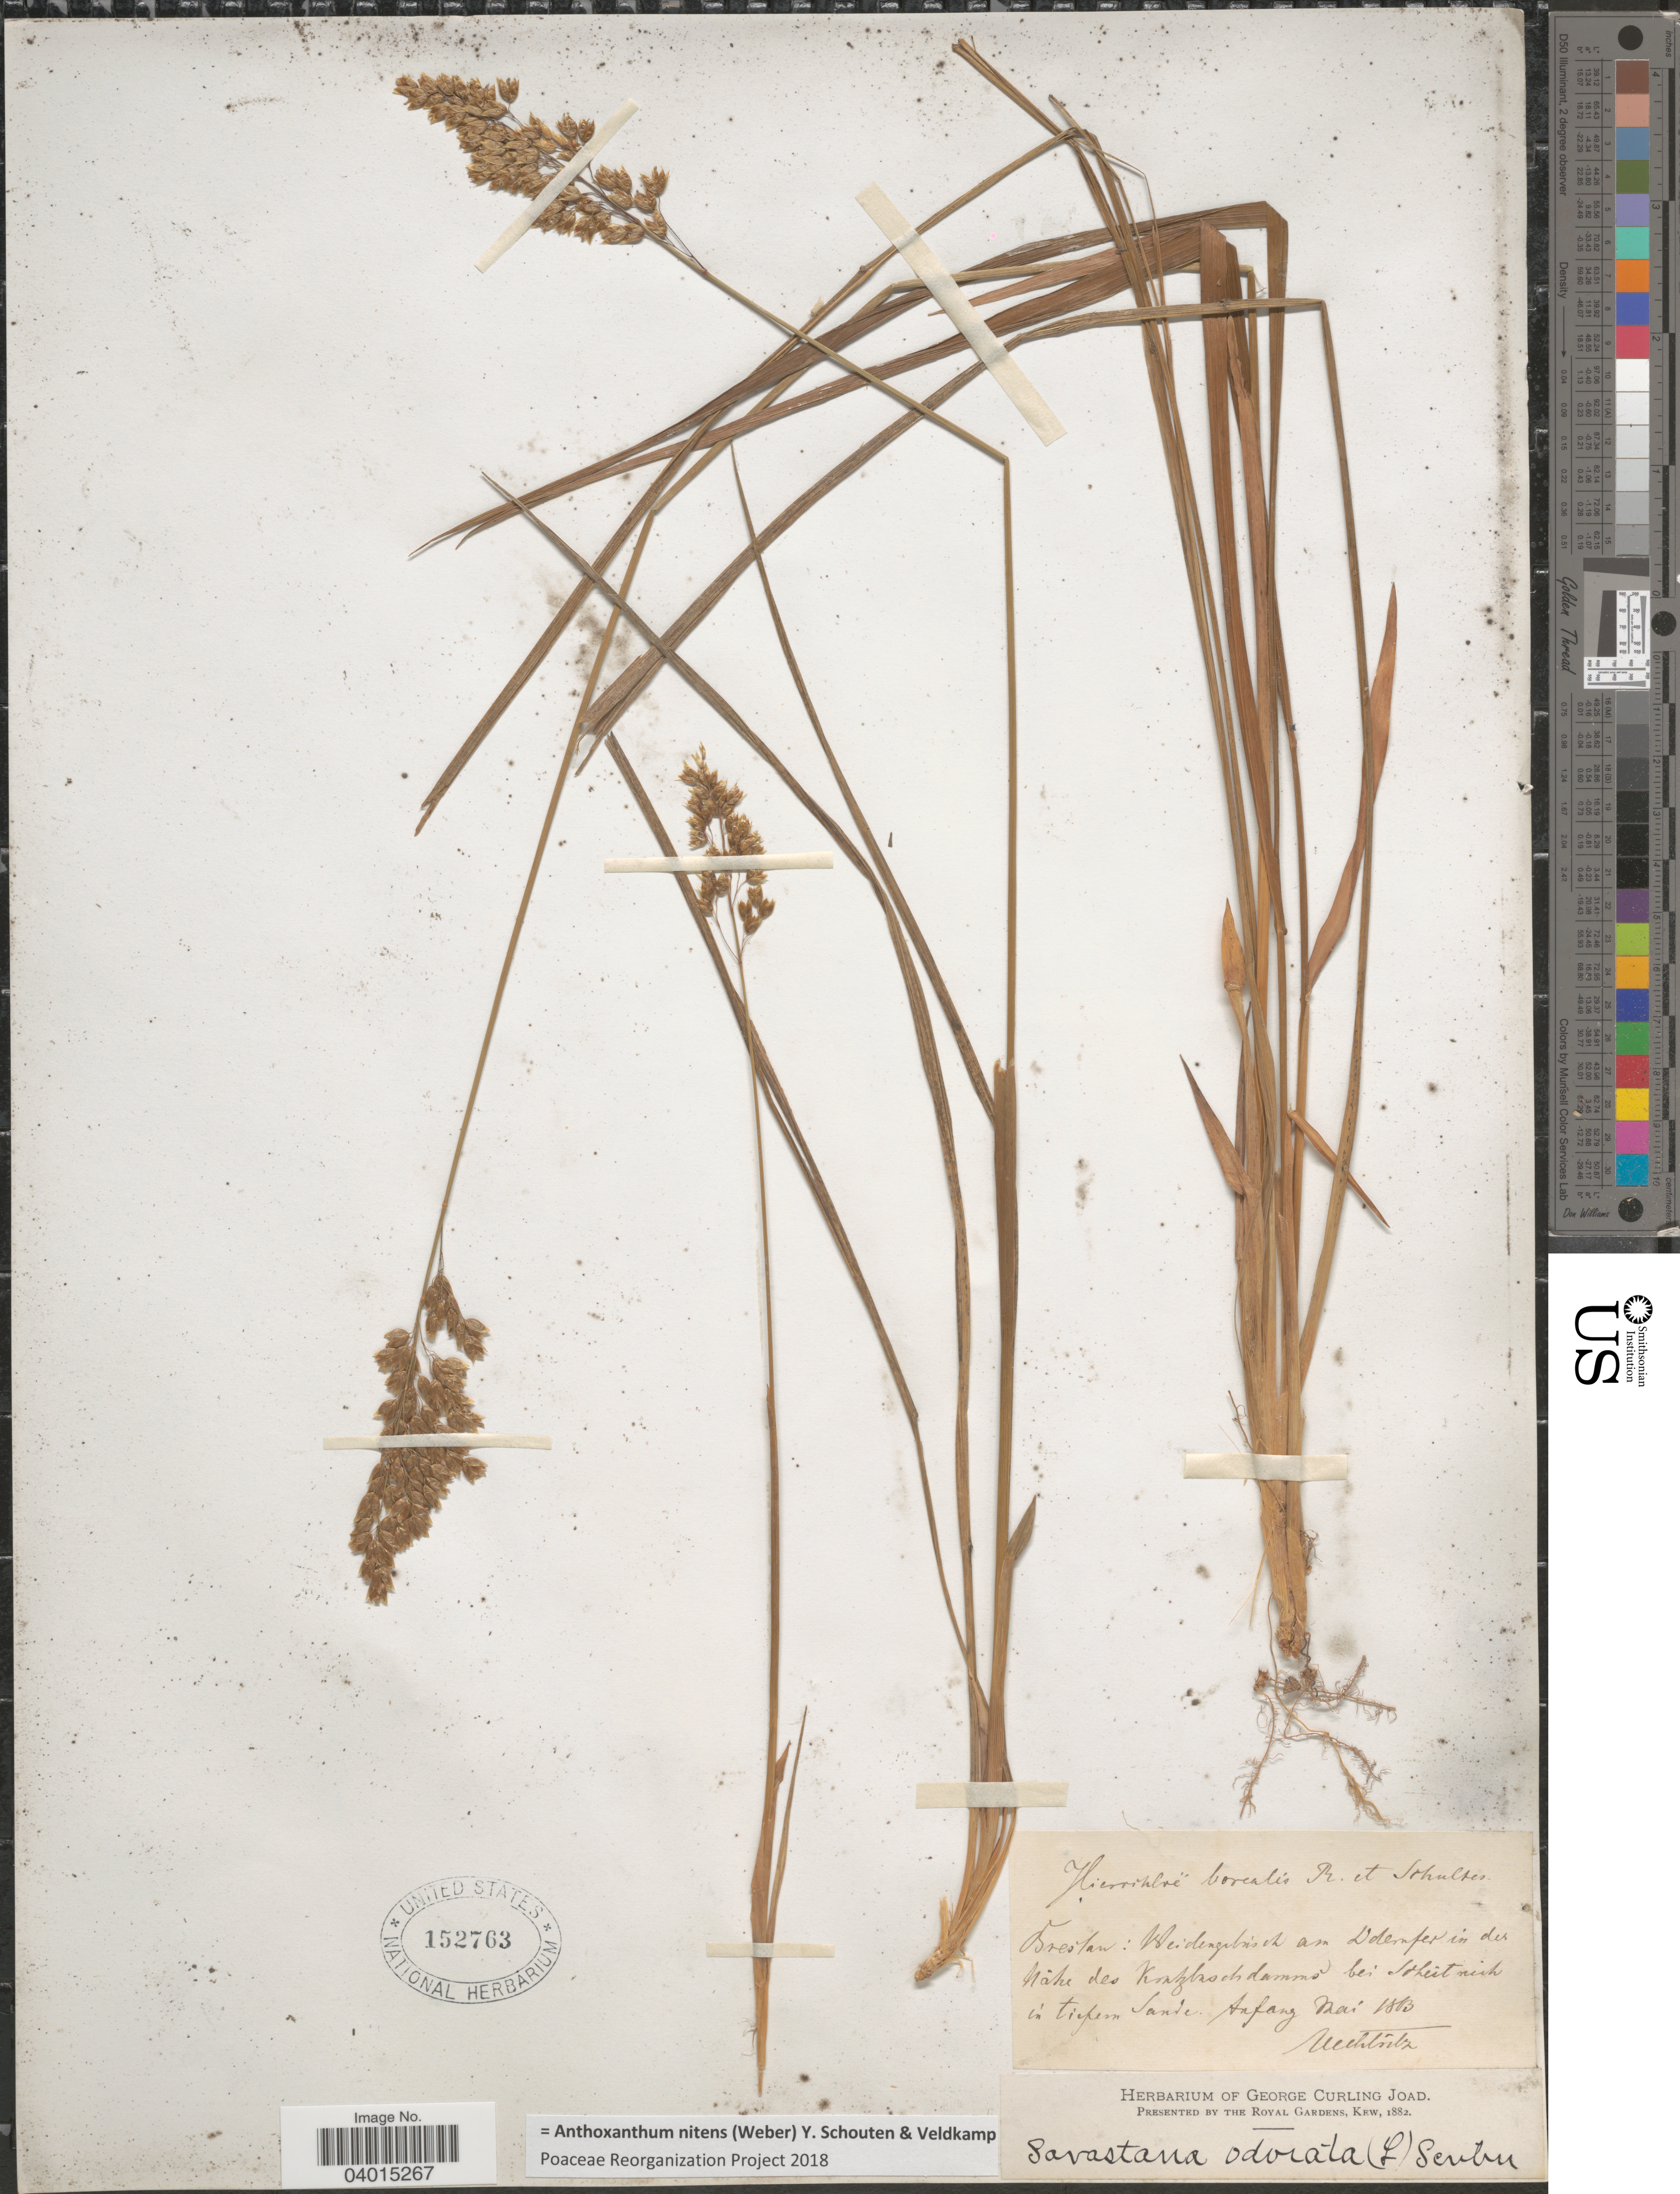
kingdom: Plantae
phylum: Tracheophyta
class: Liliopsida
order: Poales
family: Poaceae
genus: Anthoxanthum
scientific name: Anthoxanthum nitens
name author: (G.H. Weber) R.T.A. Schouten & Veldkamp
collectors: Uechtritz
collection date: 1883-05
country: Poland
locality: Breslau: Beidengitnisch am Ddemfer in der Nähe des Kontzlnoch damms bei Scheit neih in tiepem Sande. [interpreted] Anfang.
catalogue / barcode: US 152763